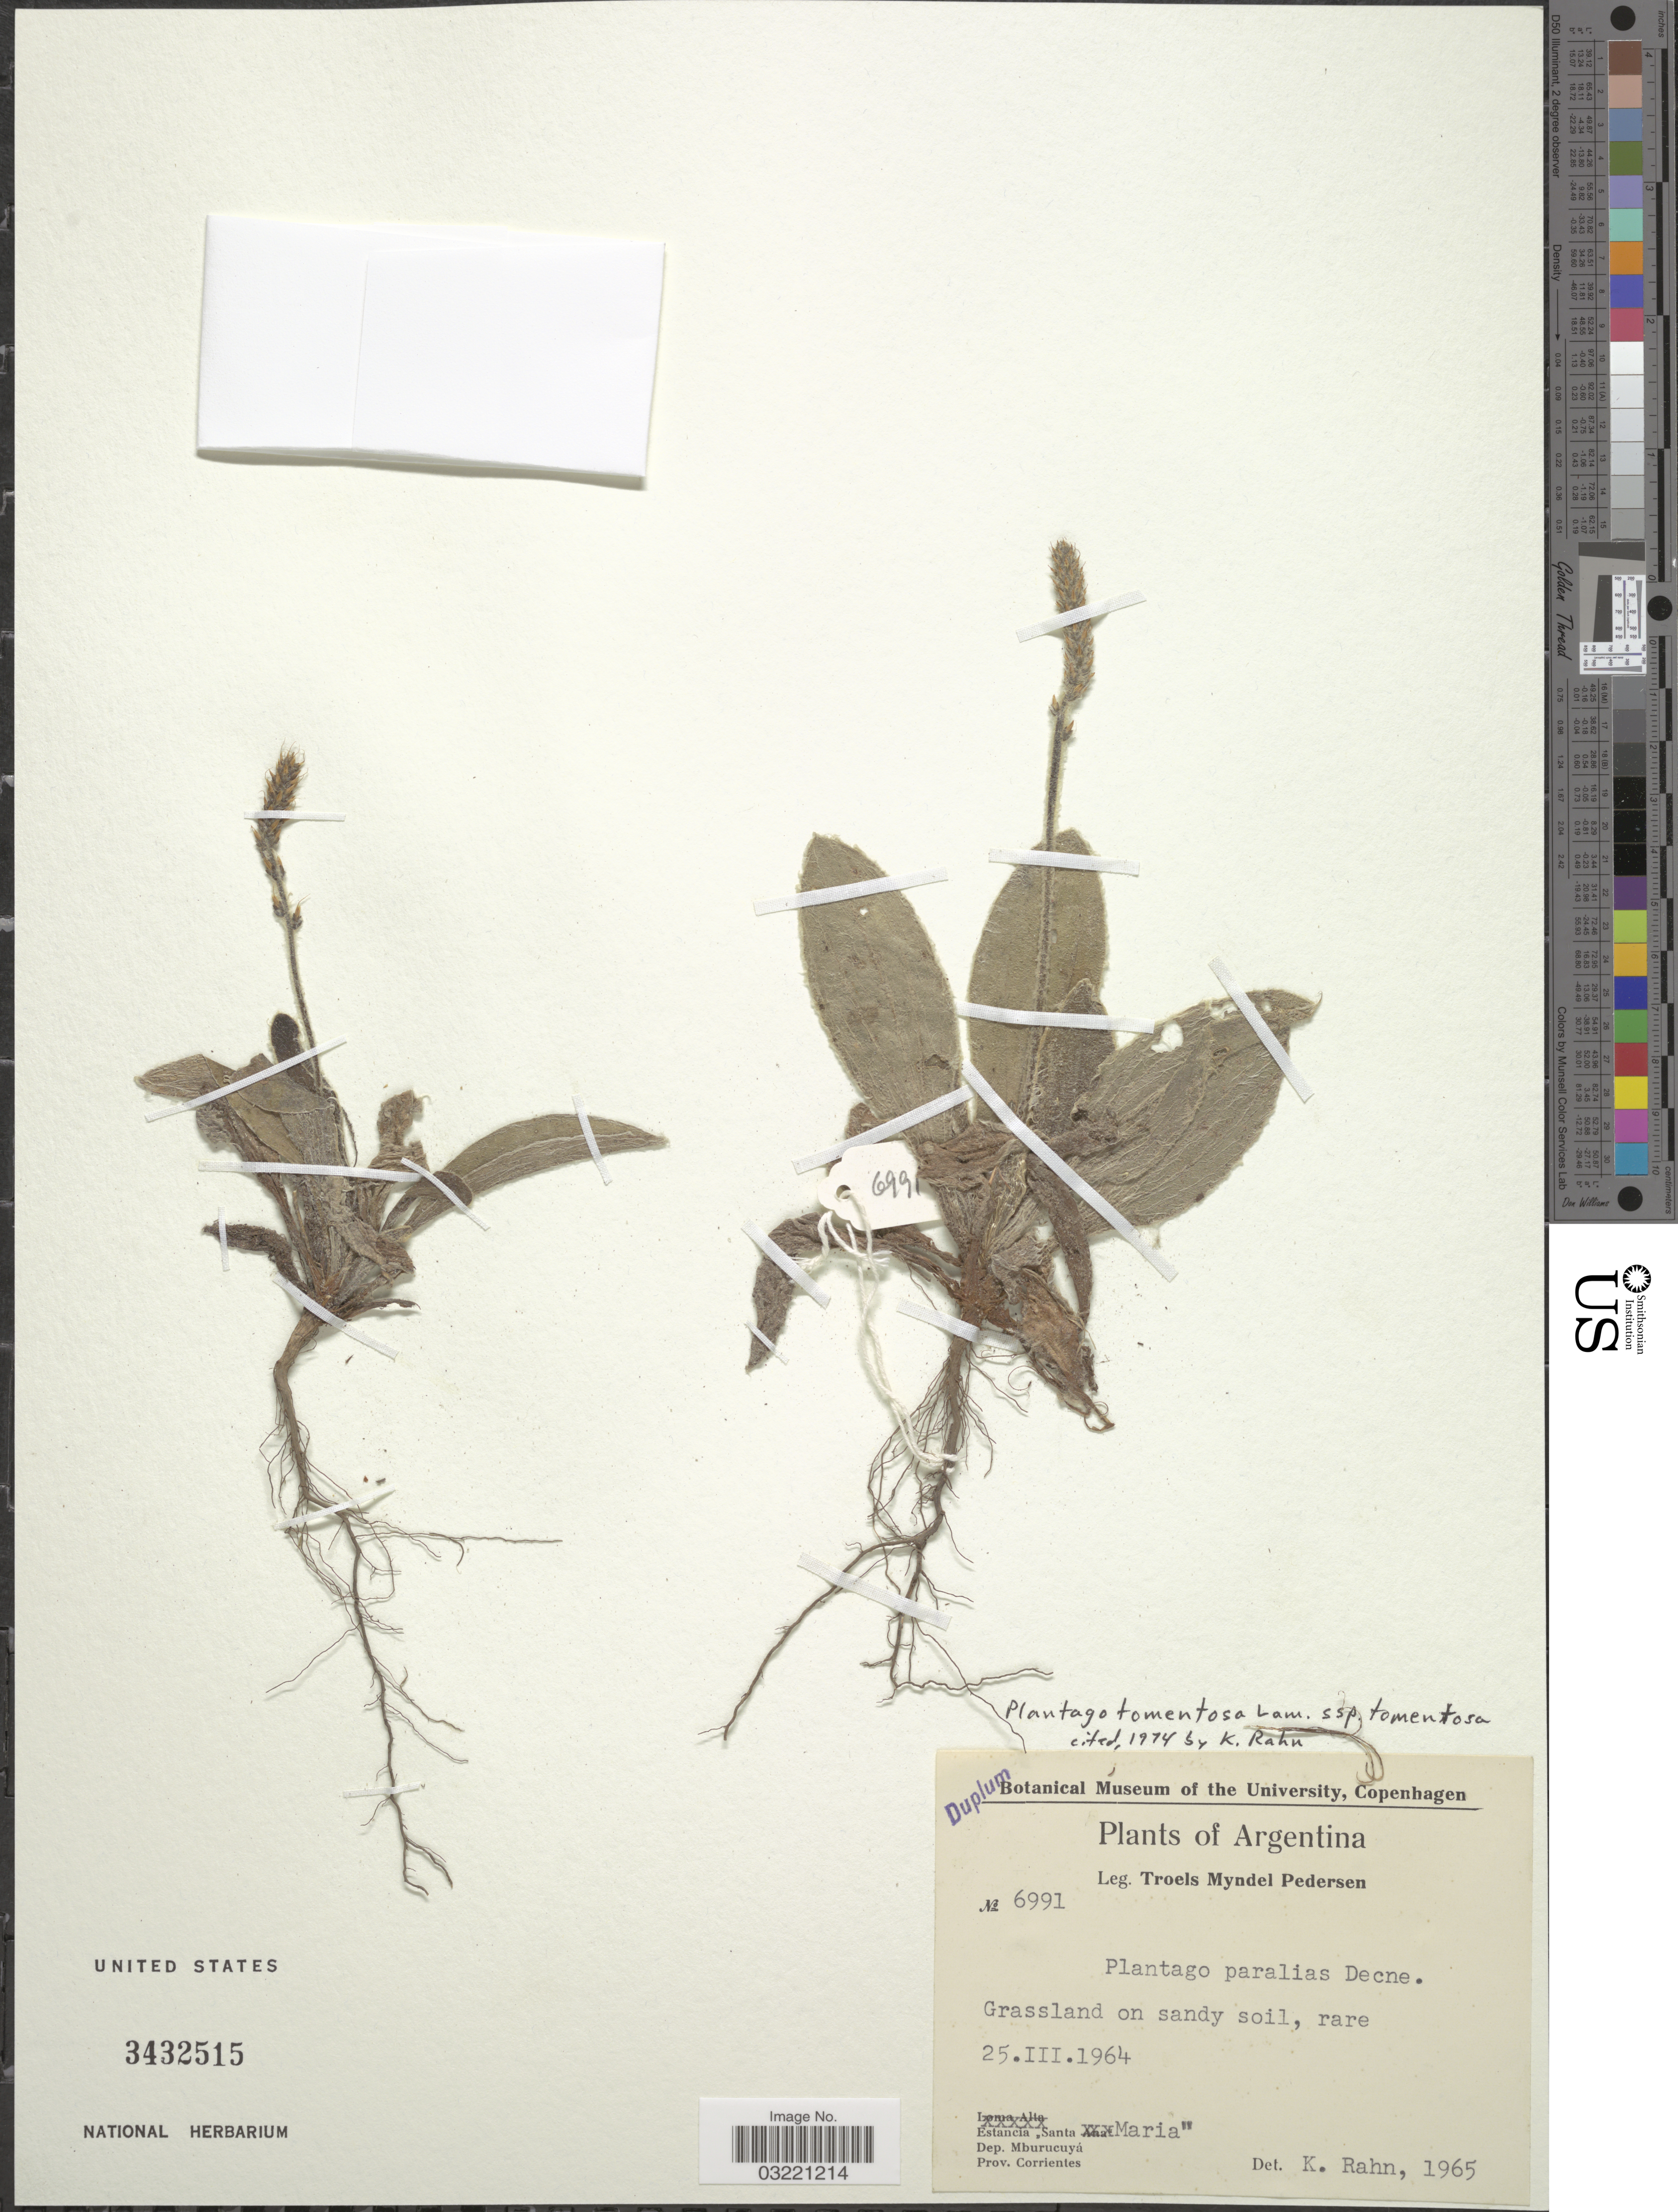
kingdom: Plantae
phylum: Tracheophyta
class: Magnoliopsida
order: Lamiales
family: Plantaginaceae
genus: Plantago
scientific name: Plantago tomentosa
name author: Lam.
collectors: T. Pederson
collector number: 6991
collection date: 1964-03-25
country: Argentina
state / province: Corrientes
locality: Estancia "Santa Maria", Dep. Mburucuyá.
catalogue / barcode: US 3432515